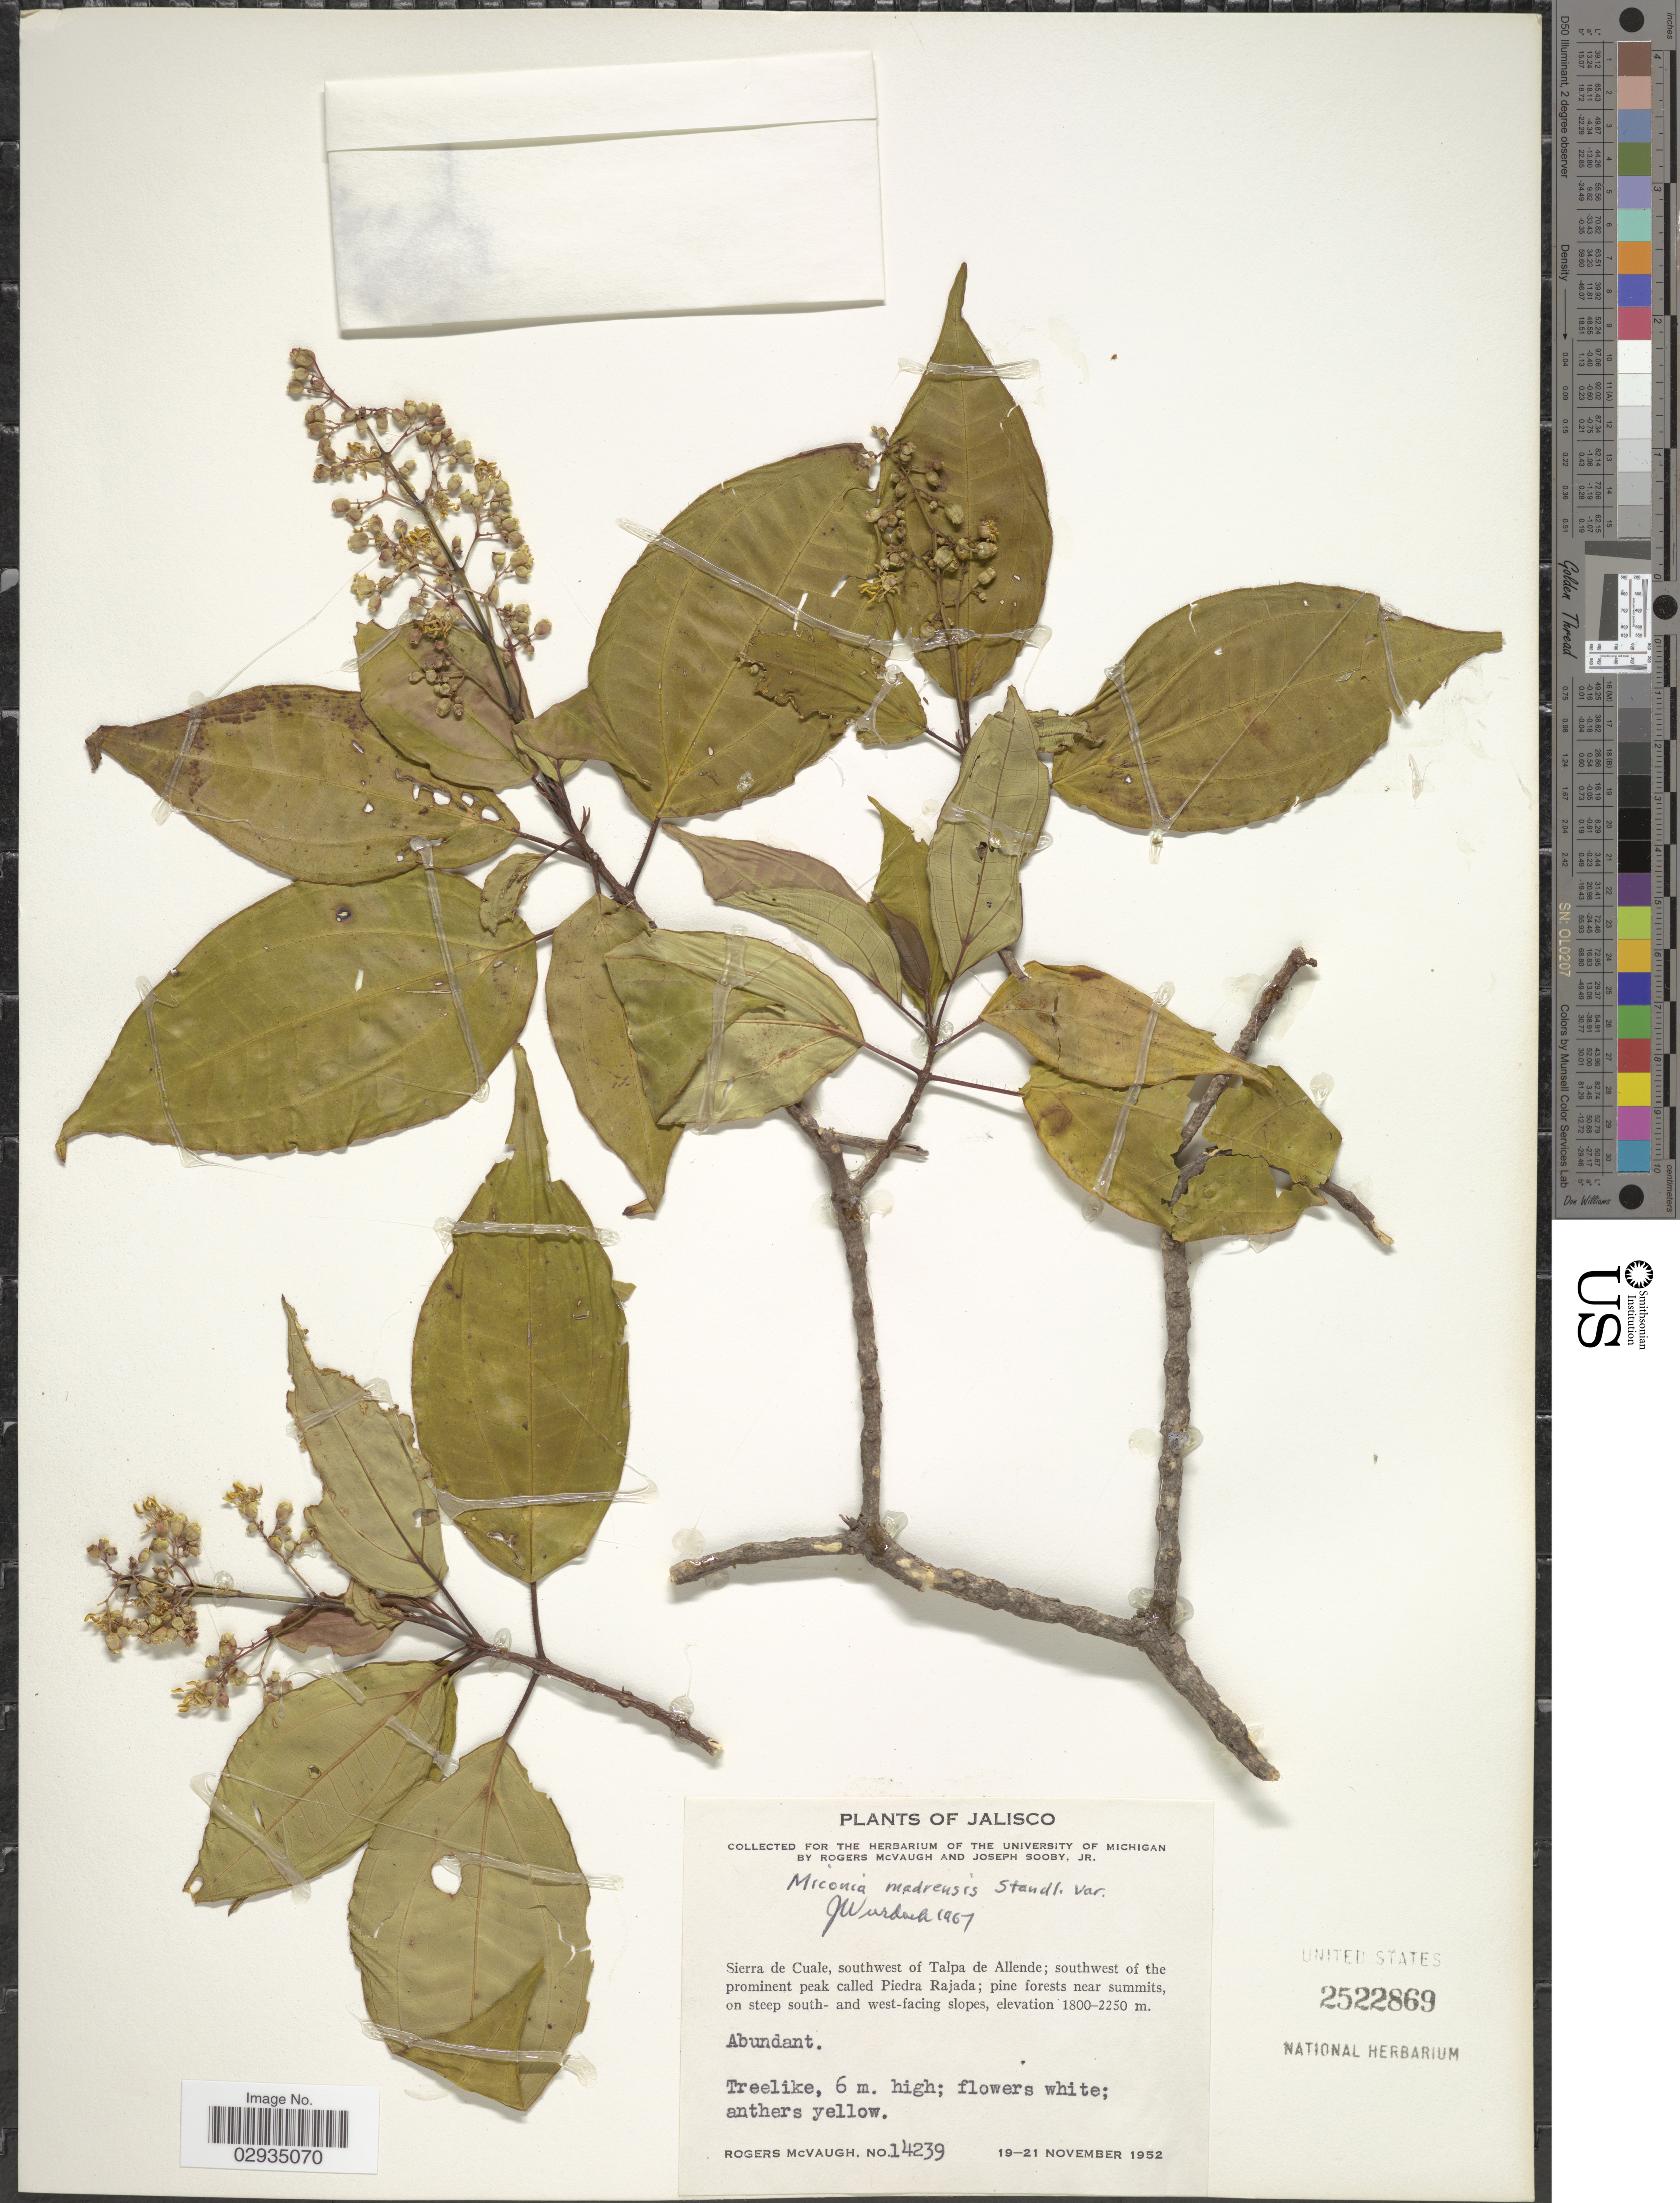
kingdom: Plantae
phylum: Tracheophyta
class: Magnoliopsida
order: Myrtales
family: Melastomataceae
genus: Miconia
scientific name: Miconia madrensis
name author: Standl.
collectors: R. McVaugh & J. Sooby Jr.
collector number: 14239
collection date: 1952-11-19/1952-11-21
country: Mexico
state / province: Jalisco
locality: Sierra de Cuale, southwest of Talpa de Allende; southwest of the prominent peak called Piedra Rajada; pine forests near summits, on steep south- and west-facing slopes.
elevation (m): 1800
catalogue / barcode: US 2522869